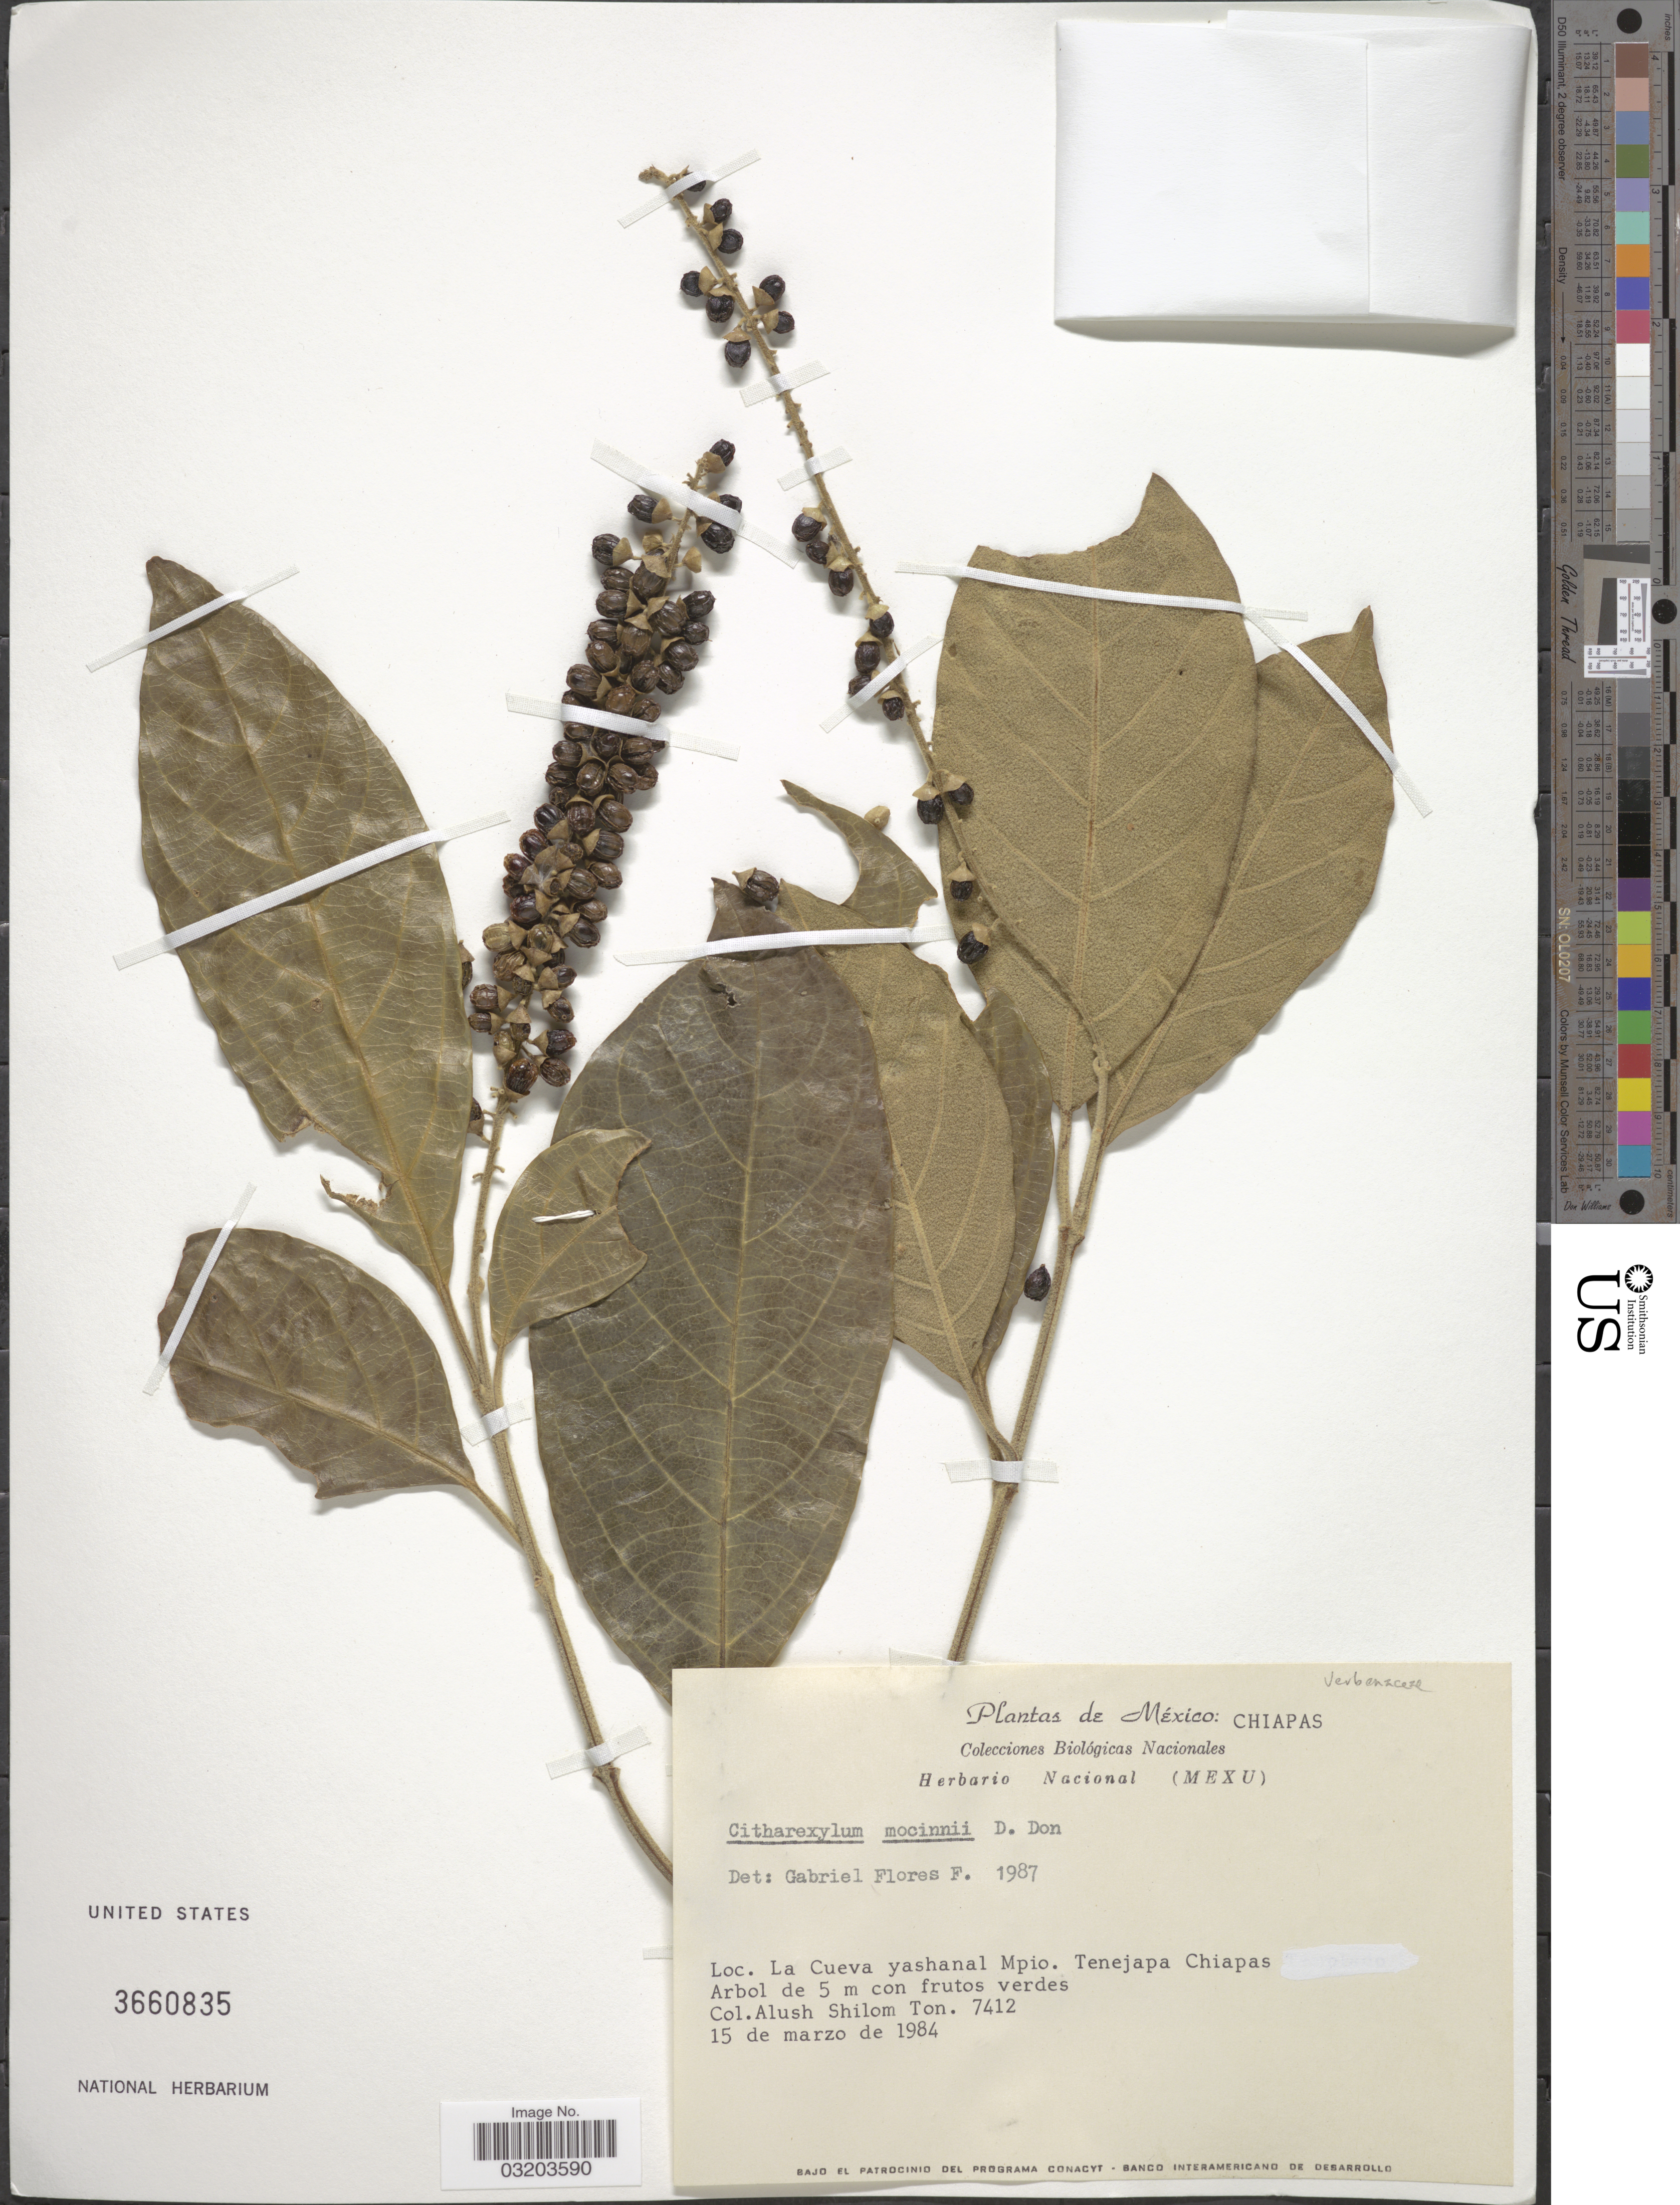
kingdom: Plantae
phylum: Tracheophyta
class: Magnoliopsida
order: Lamiales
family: Verbenaceae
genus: Citharexylum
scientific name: Citharexylum mocinoi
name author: D. Don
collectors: A. S. Ton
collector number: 7412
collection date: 1984-03-15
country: Mexico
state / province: Chiapas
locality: La Cueva yashanal Mpio. Tenejapa Chiapas.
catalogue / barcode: US 3660835